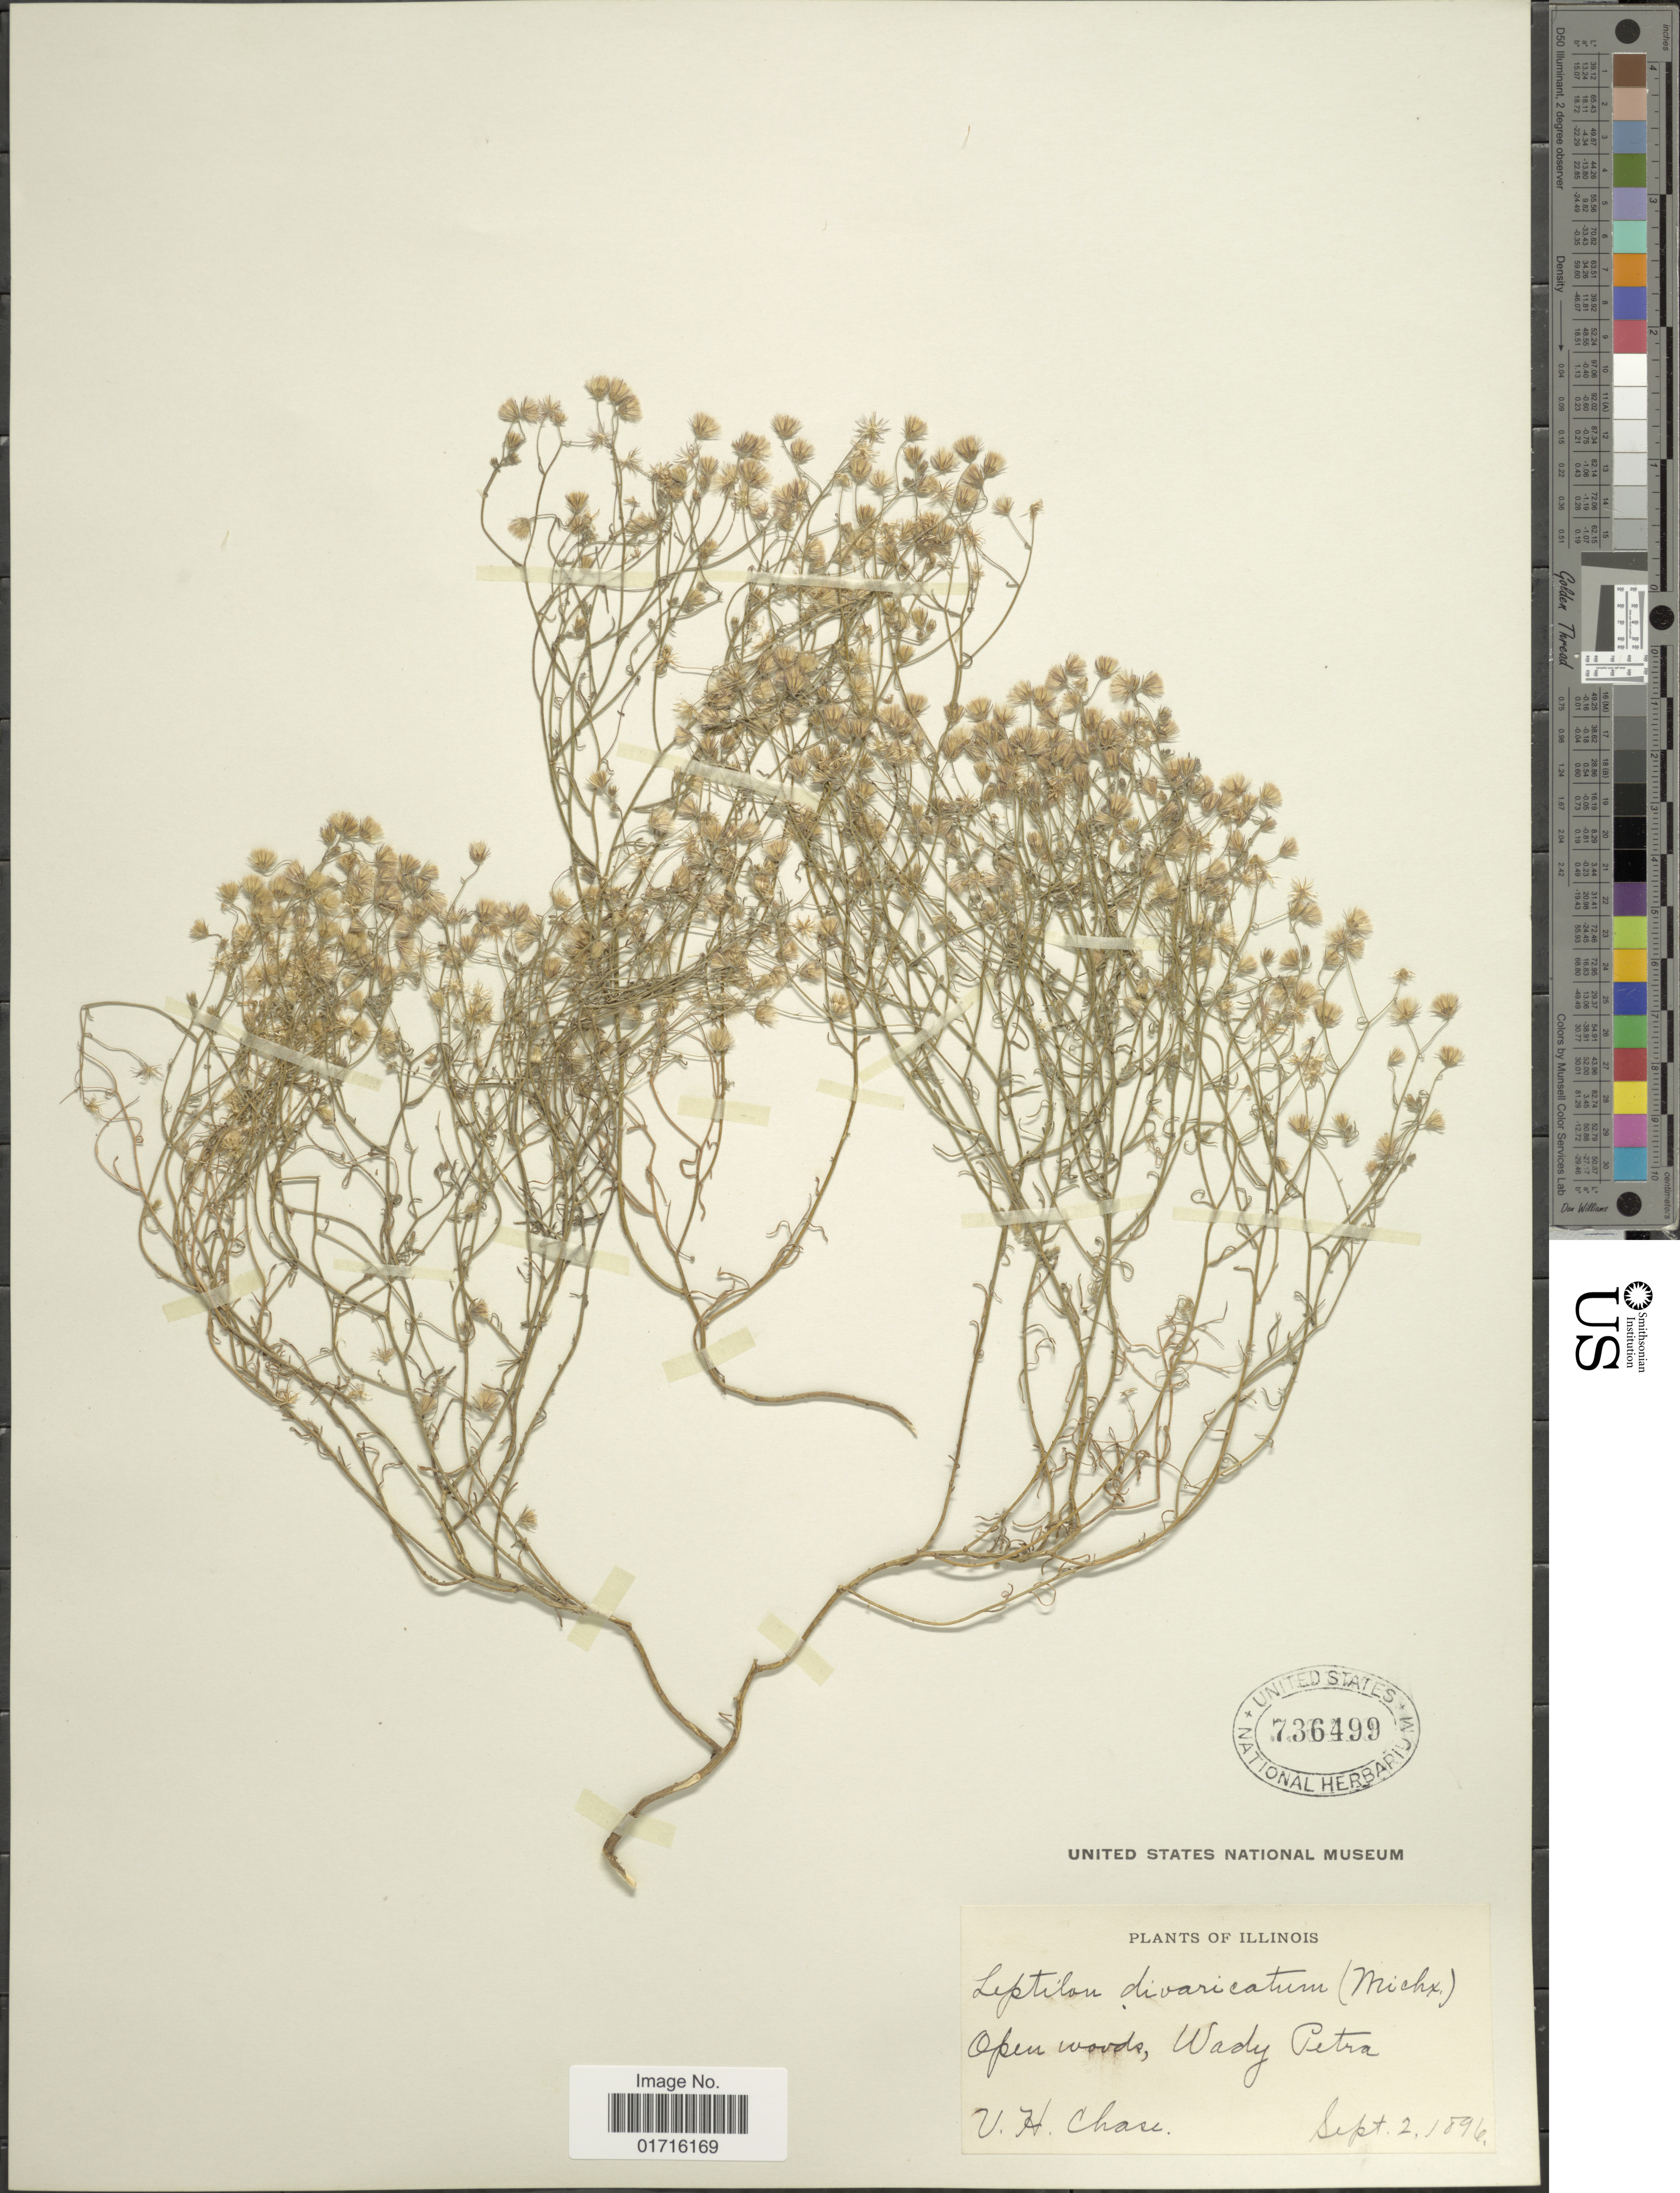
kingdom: Plantae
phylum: Tracheophyta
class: Magnoliopsida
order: Asterales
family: Asteraceae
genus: Conyza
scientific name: Conyza divaricata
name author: Spreng.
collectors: V. H. Chase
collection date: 1896-09-02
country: United States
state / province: Illinois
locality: Wady Petra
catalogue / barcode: US 736499